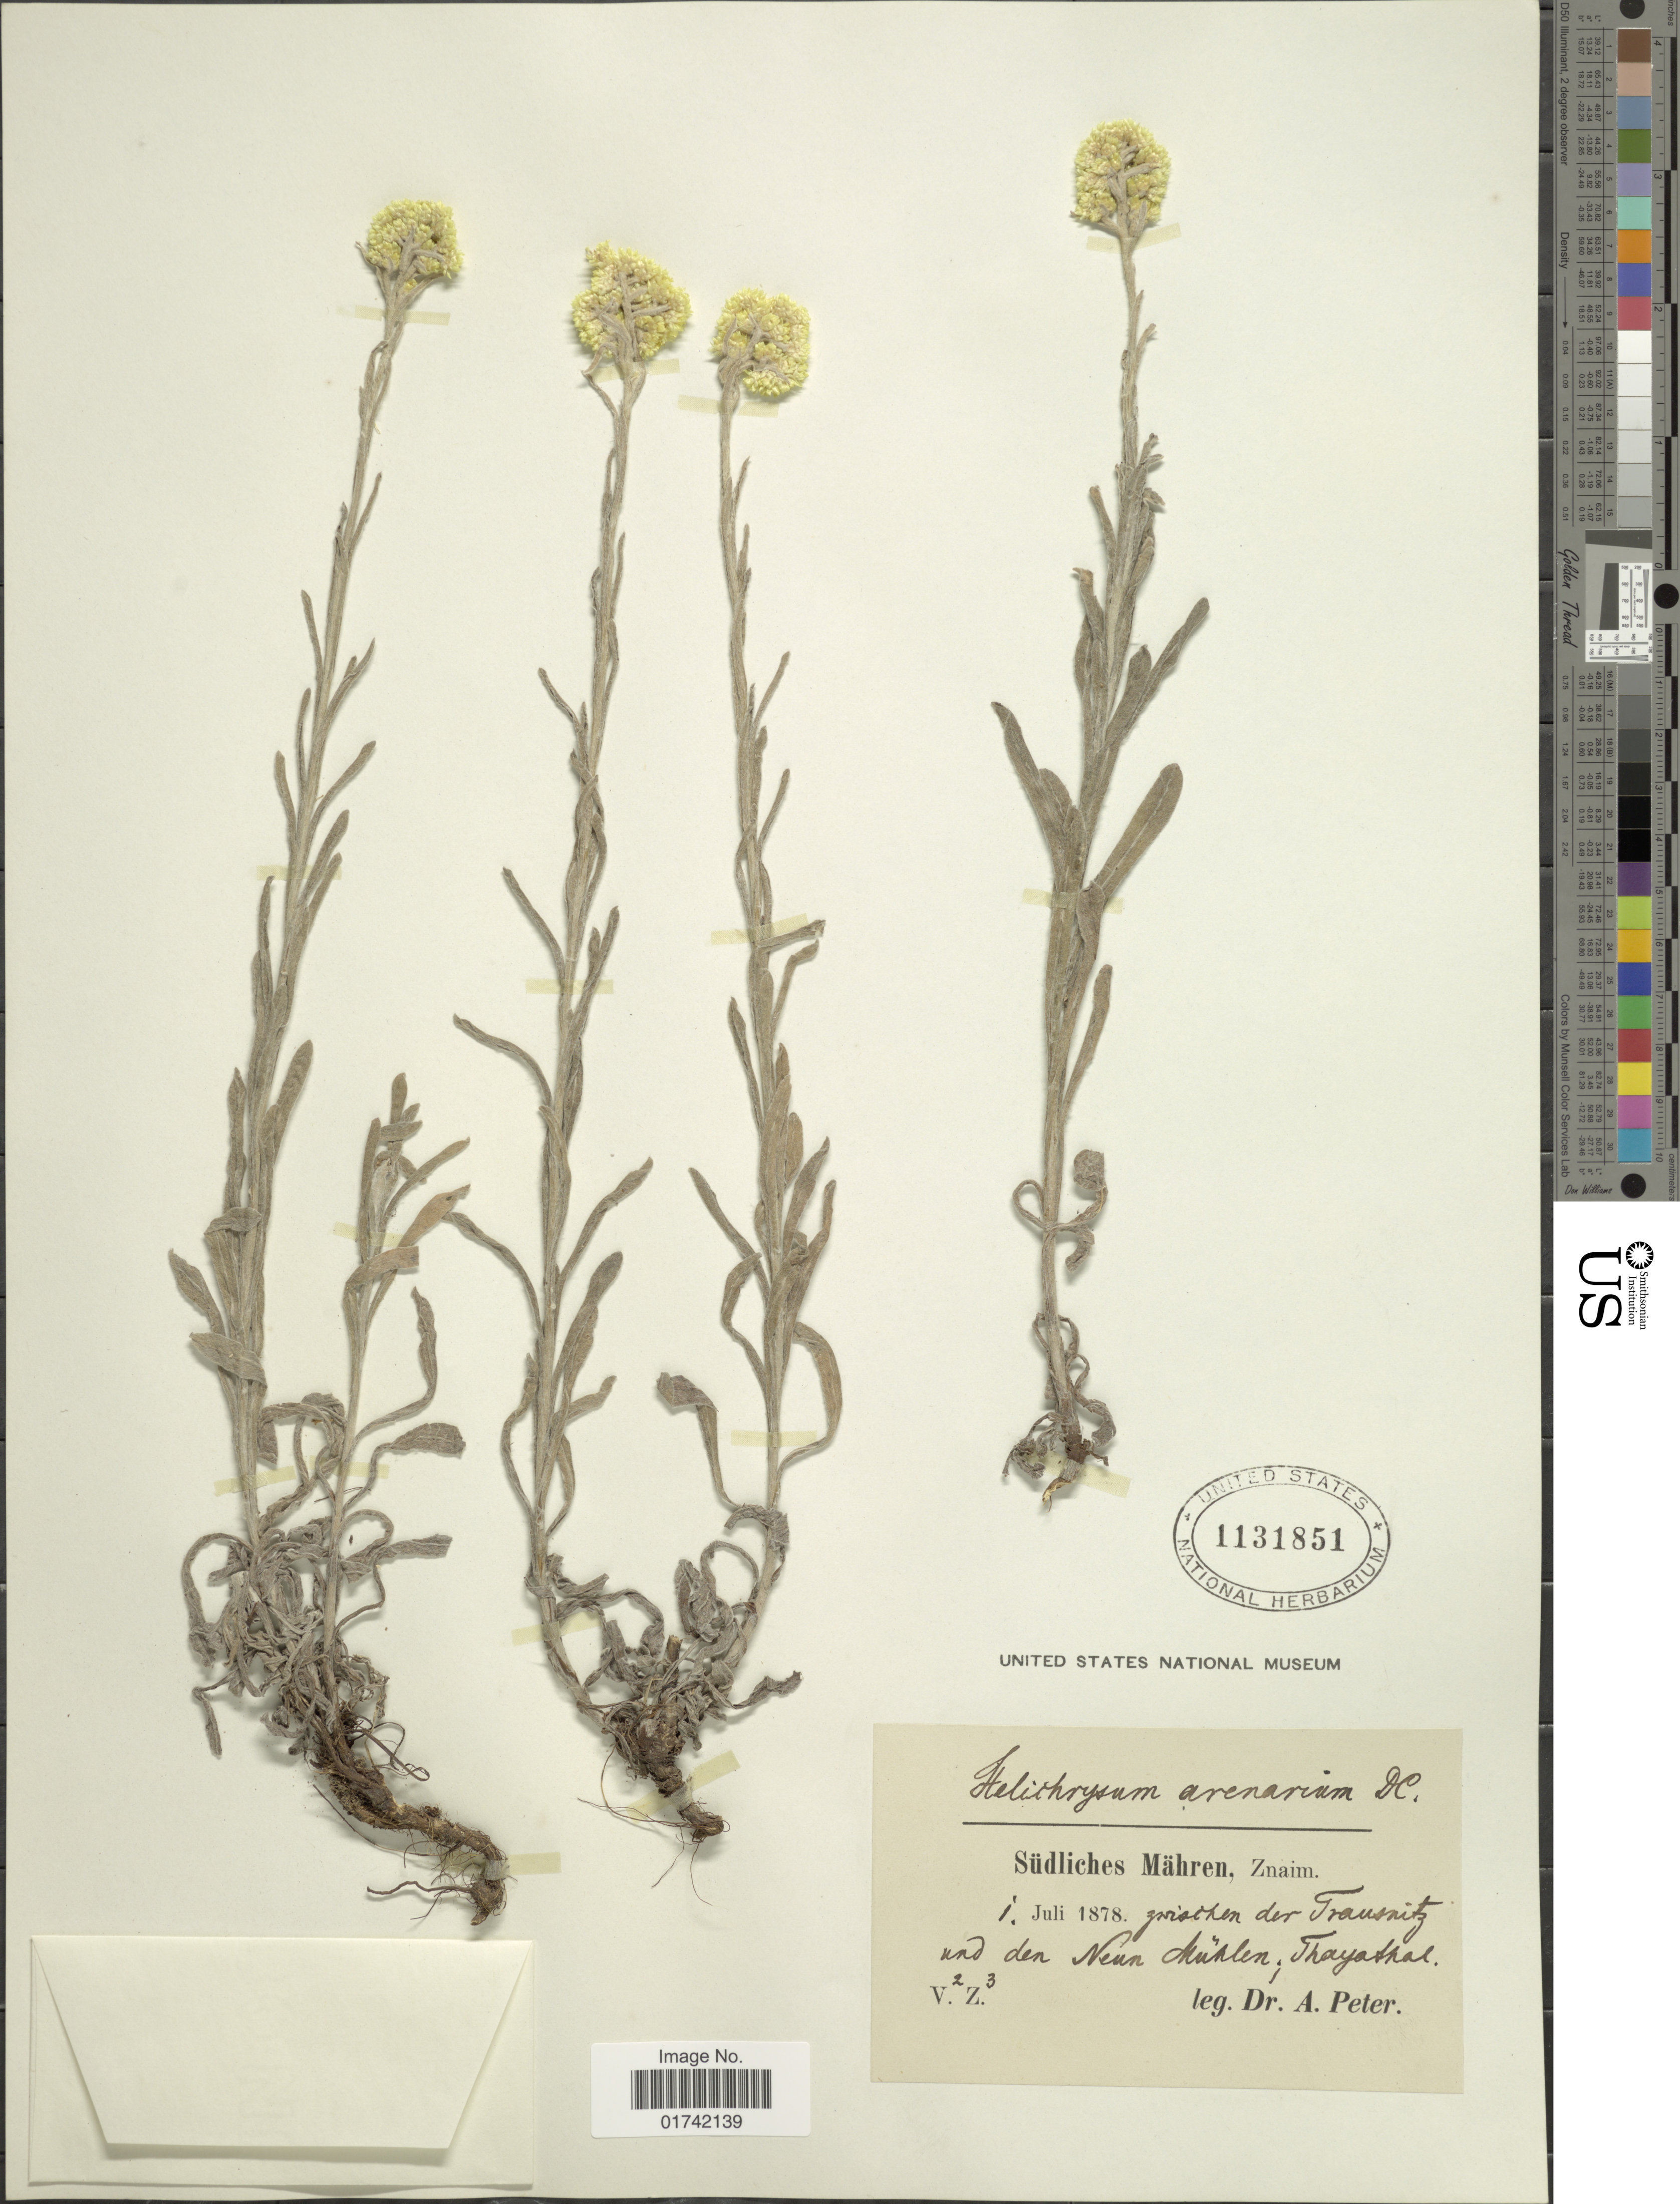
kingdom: Plantae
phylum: Tracheophyta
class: Magnoliopsida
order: Asterales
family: Asteraceae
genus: Helichrysum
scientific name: Helichrysum arenarium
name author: (L.) Moench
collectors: A. Peter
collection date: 1878-07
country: Tanzania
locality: Sudliches Mahren, Znaim [unsure placement]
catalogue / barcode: US 1131851